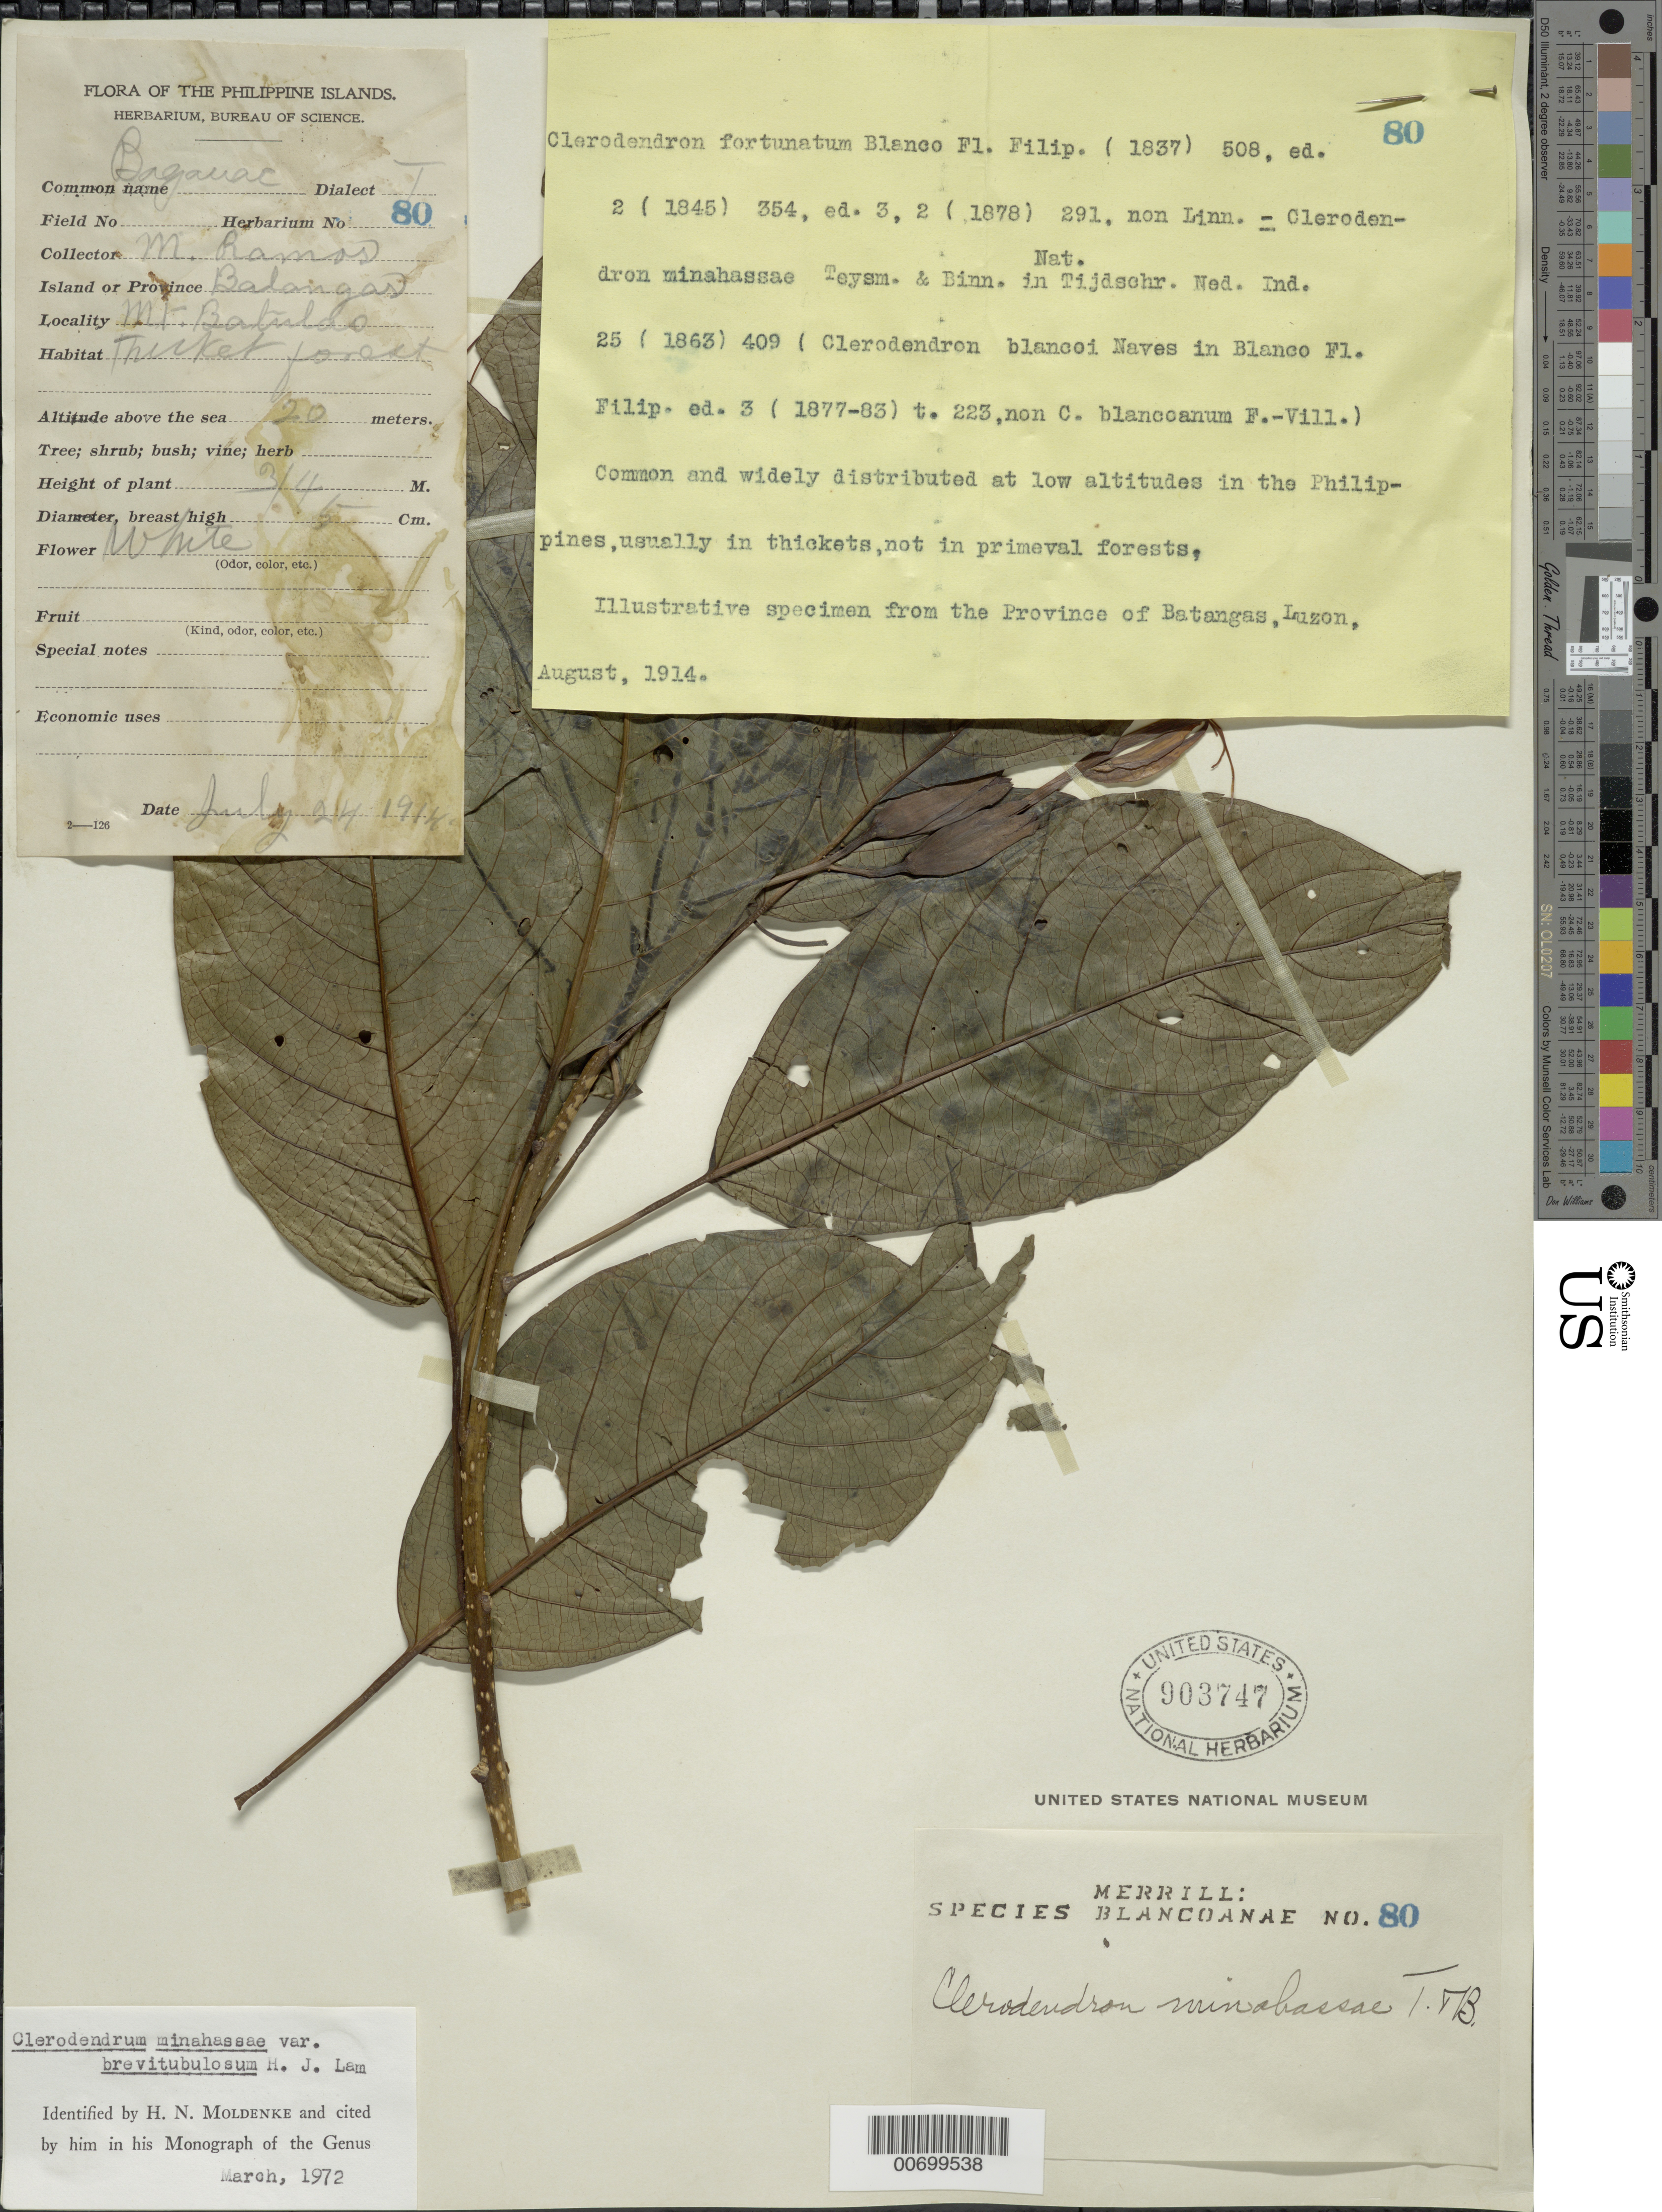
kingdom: Plantae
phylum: Tracheophyta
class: Magnoliopsida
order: Lamiales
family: Lamiaceae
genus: Clerodendrum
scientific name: Clerodendrum minahassae var. brevitubulosa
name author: H.J. Lam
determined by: Moldenke, H. N.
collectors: M. Ramos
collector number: Sp. Blancoan. 0080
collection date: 1913-10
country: Philippines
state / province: Calabarzon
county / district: Batangas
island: Luzon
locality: Antipolo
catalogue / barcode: US 903747